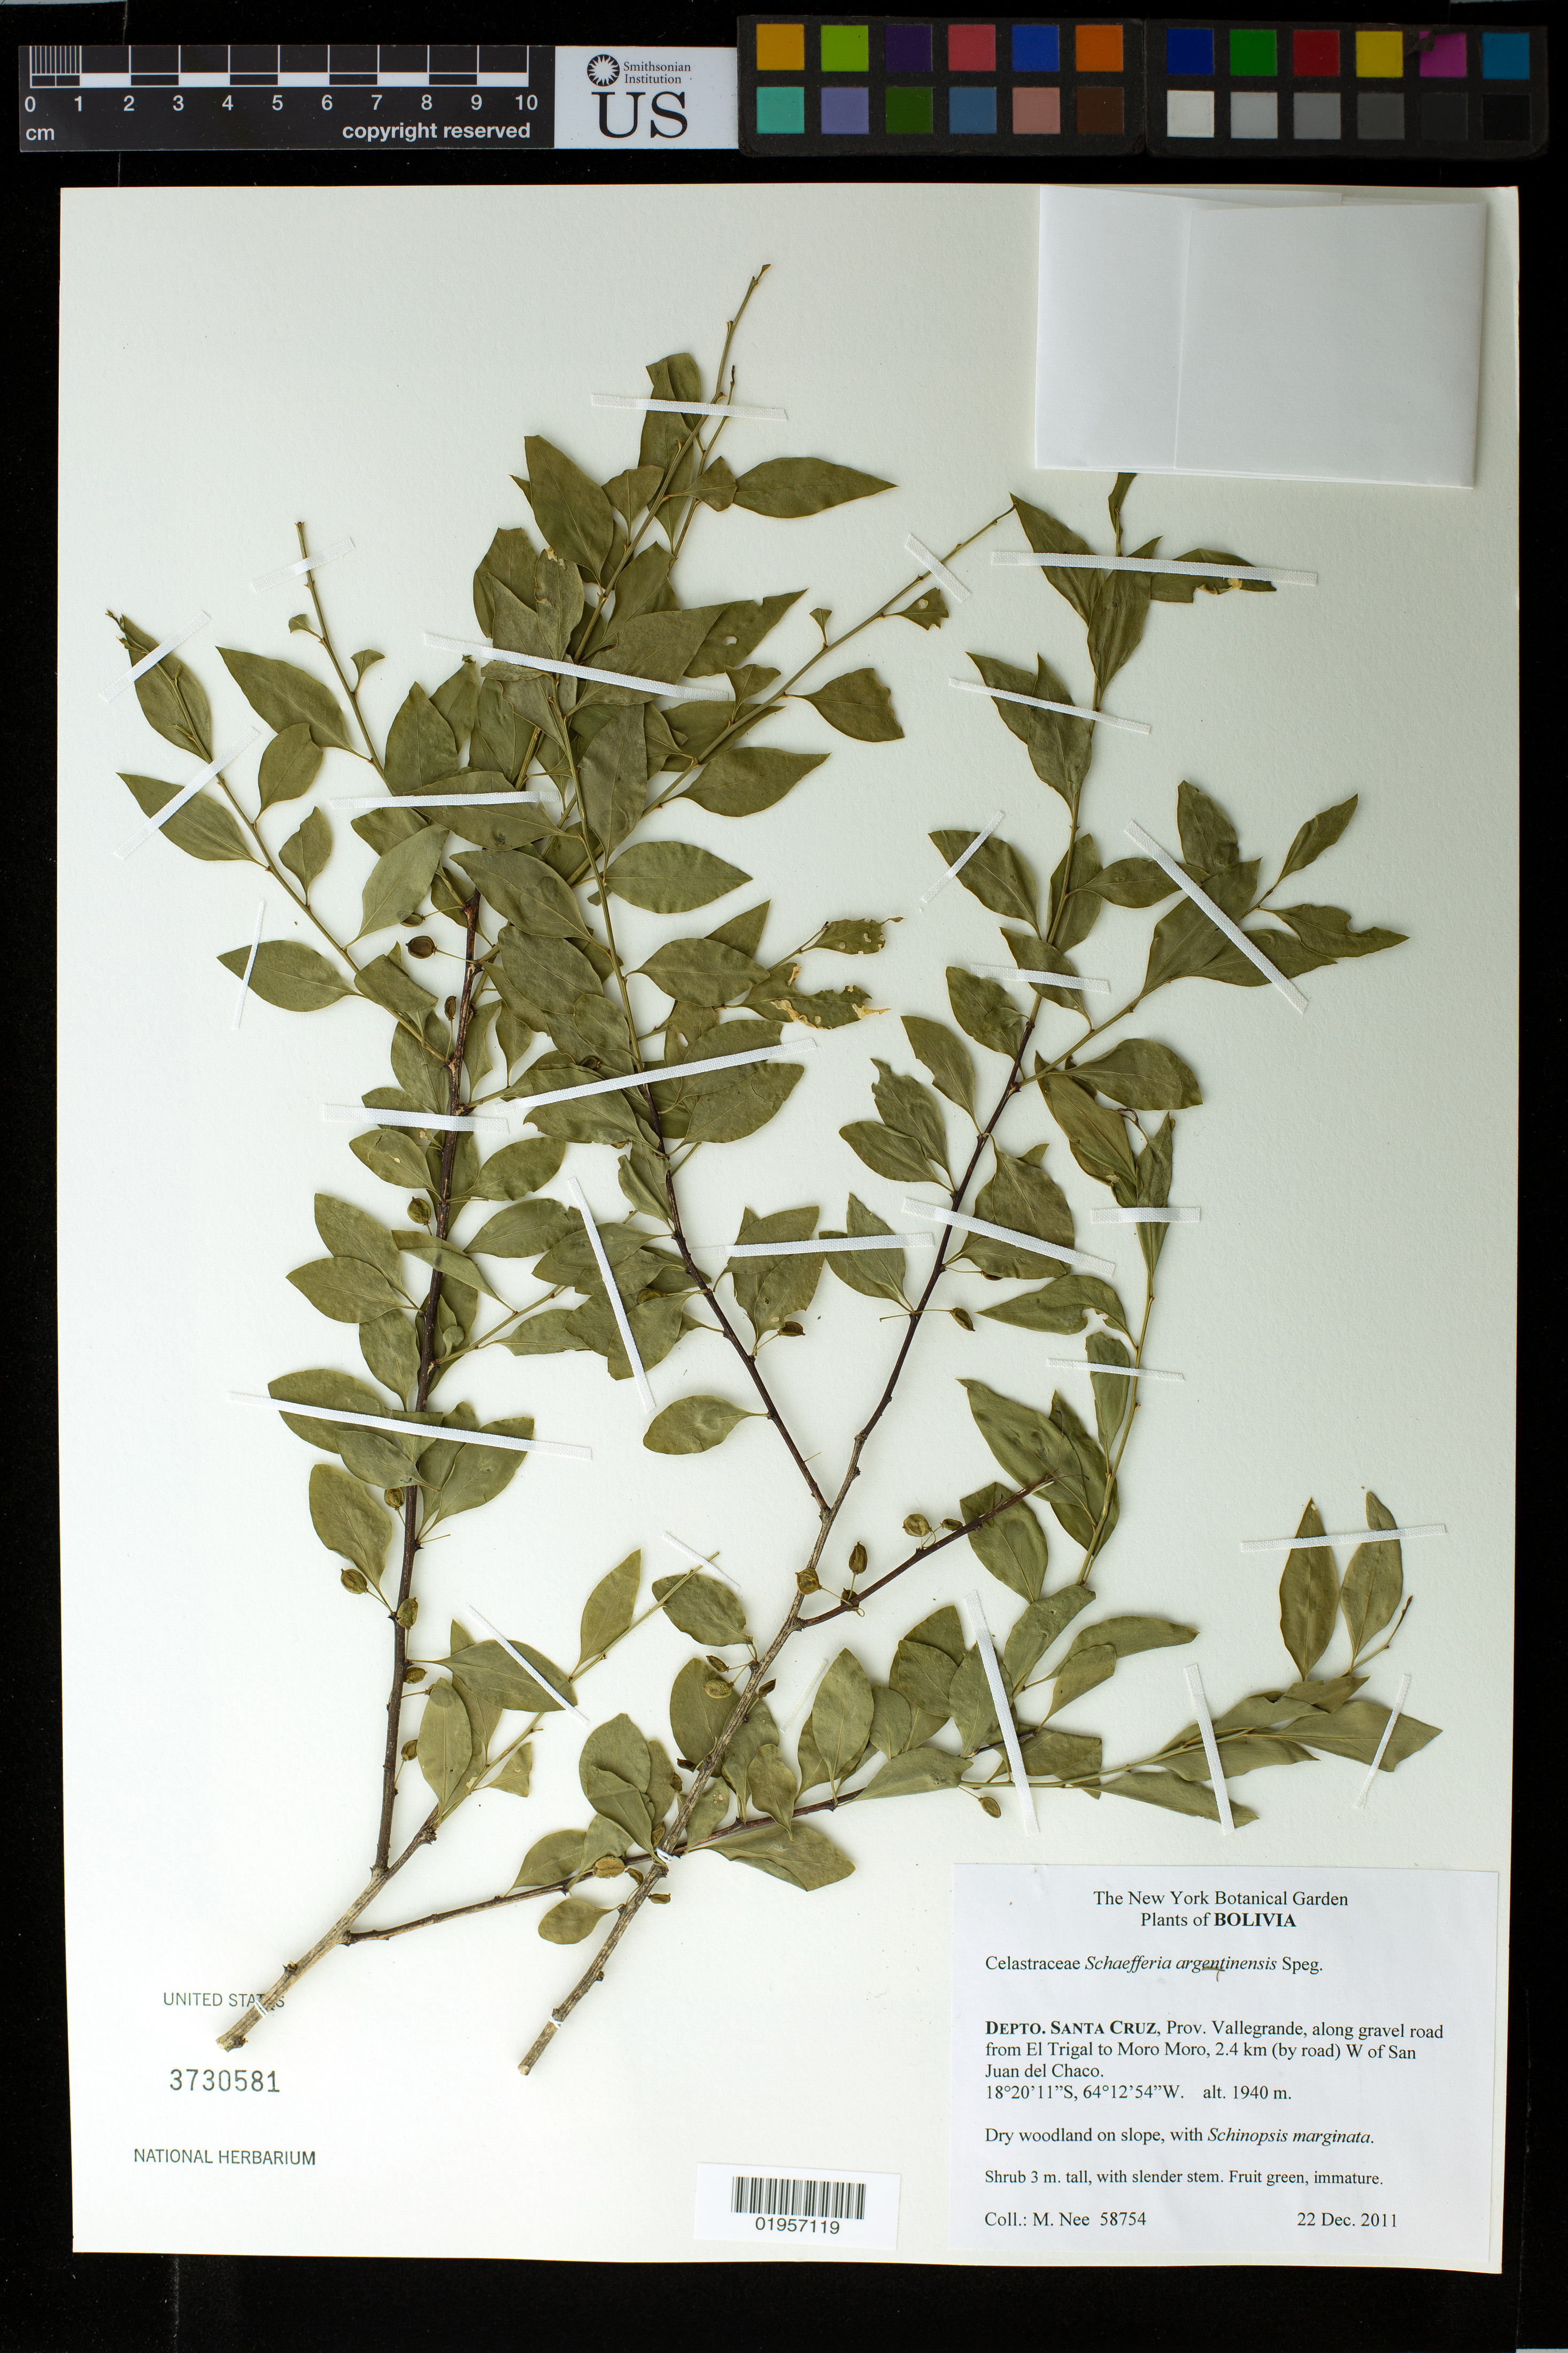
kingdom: Plantae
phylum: Tracheophyta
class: Magnoliopsida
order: Celastrales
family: Celastraceae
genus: Schaefferia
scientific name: Schaefferia argentinensis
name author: Speg.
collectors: M. Nee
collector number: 58754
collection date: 2011-12-22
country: Bolivia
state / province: Santa Cruz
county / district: Vallegrande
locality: Along Road from El Trigal to Moro Moro, 2. 4 km W of San Juan del Chaco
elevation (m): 1940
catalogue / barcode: US 3730581